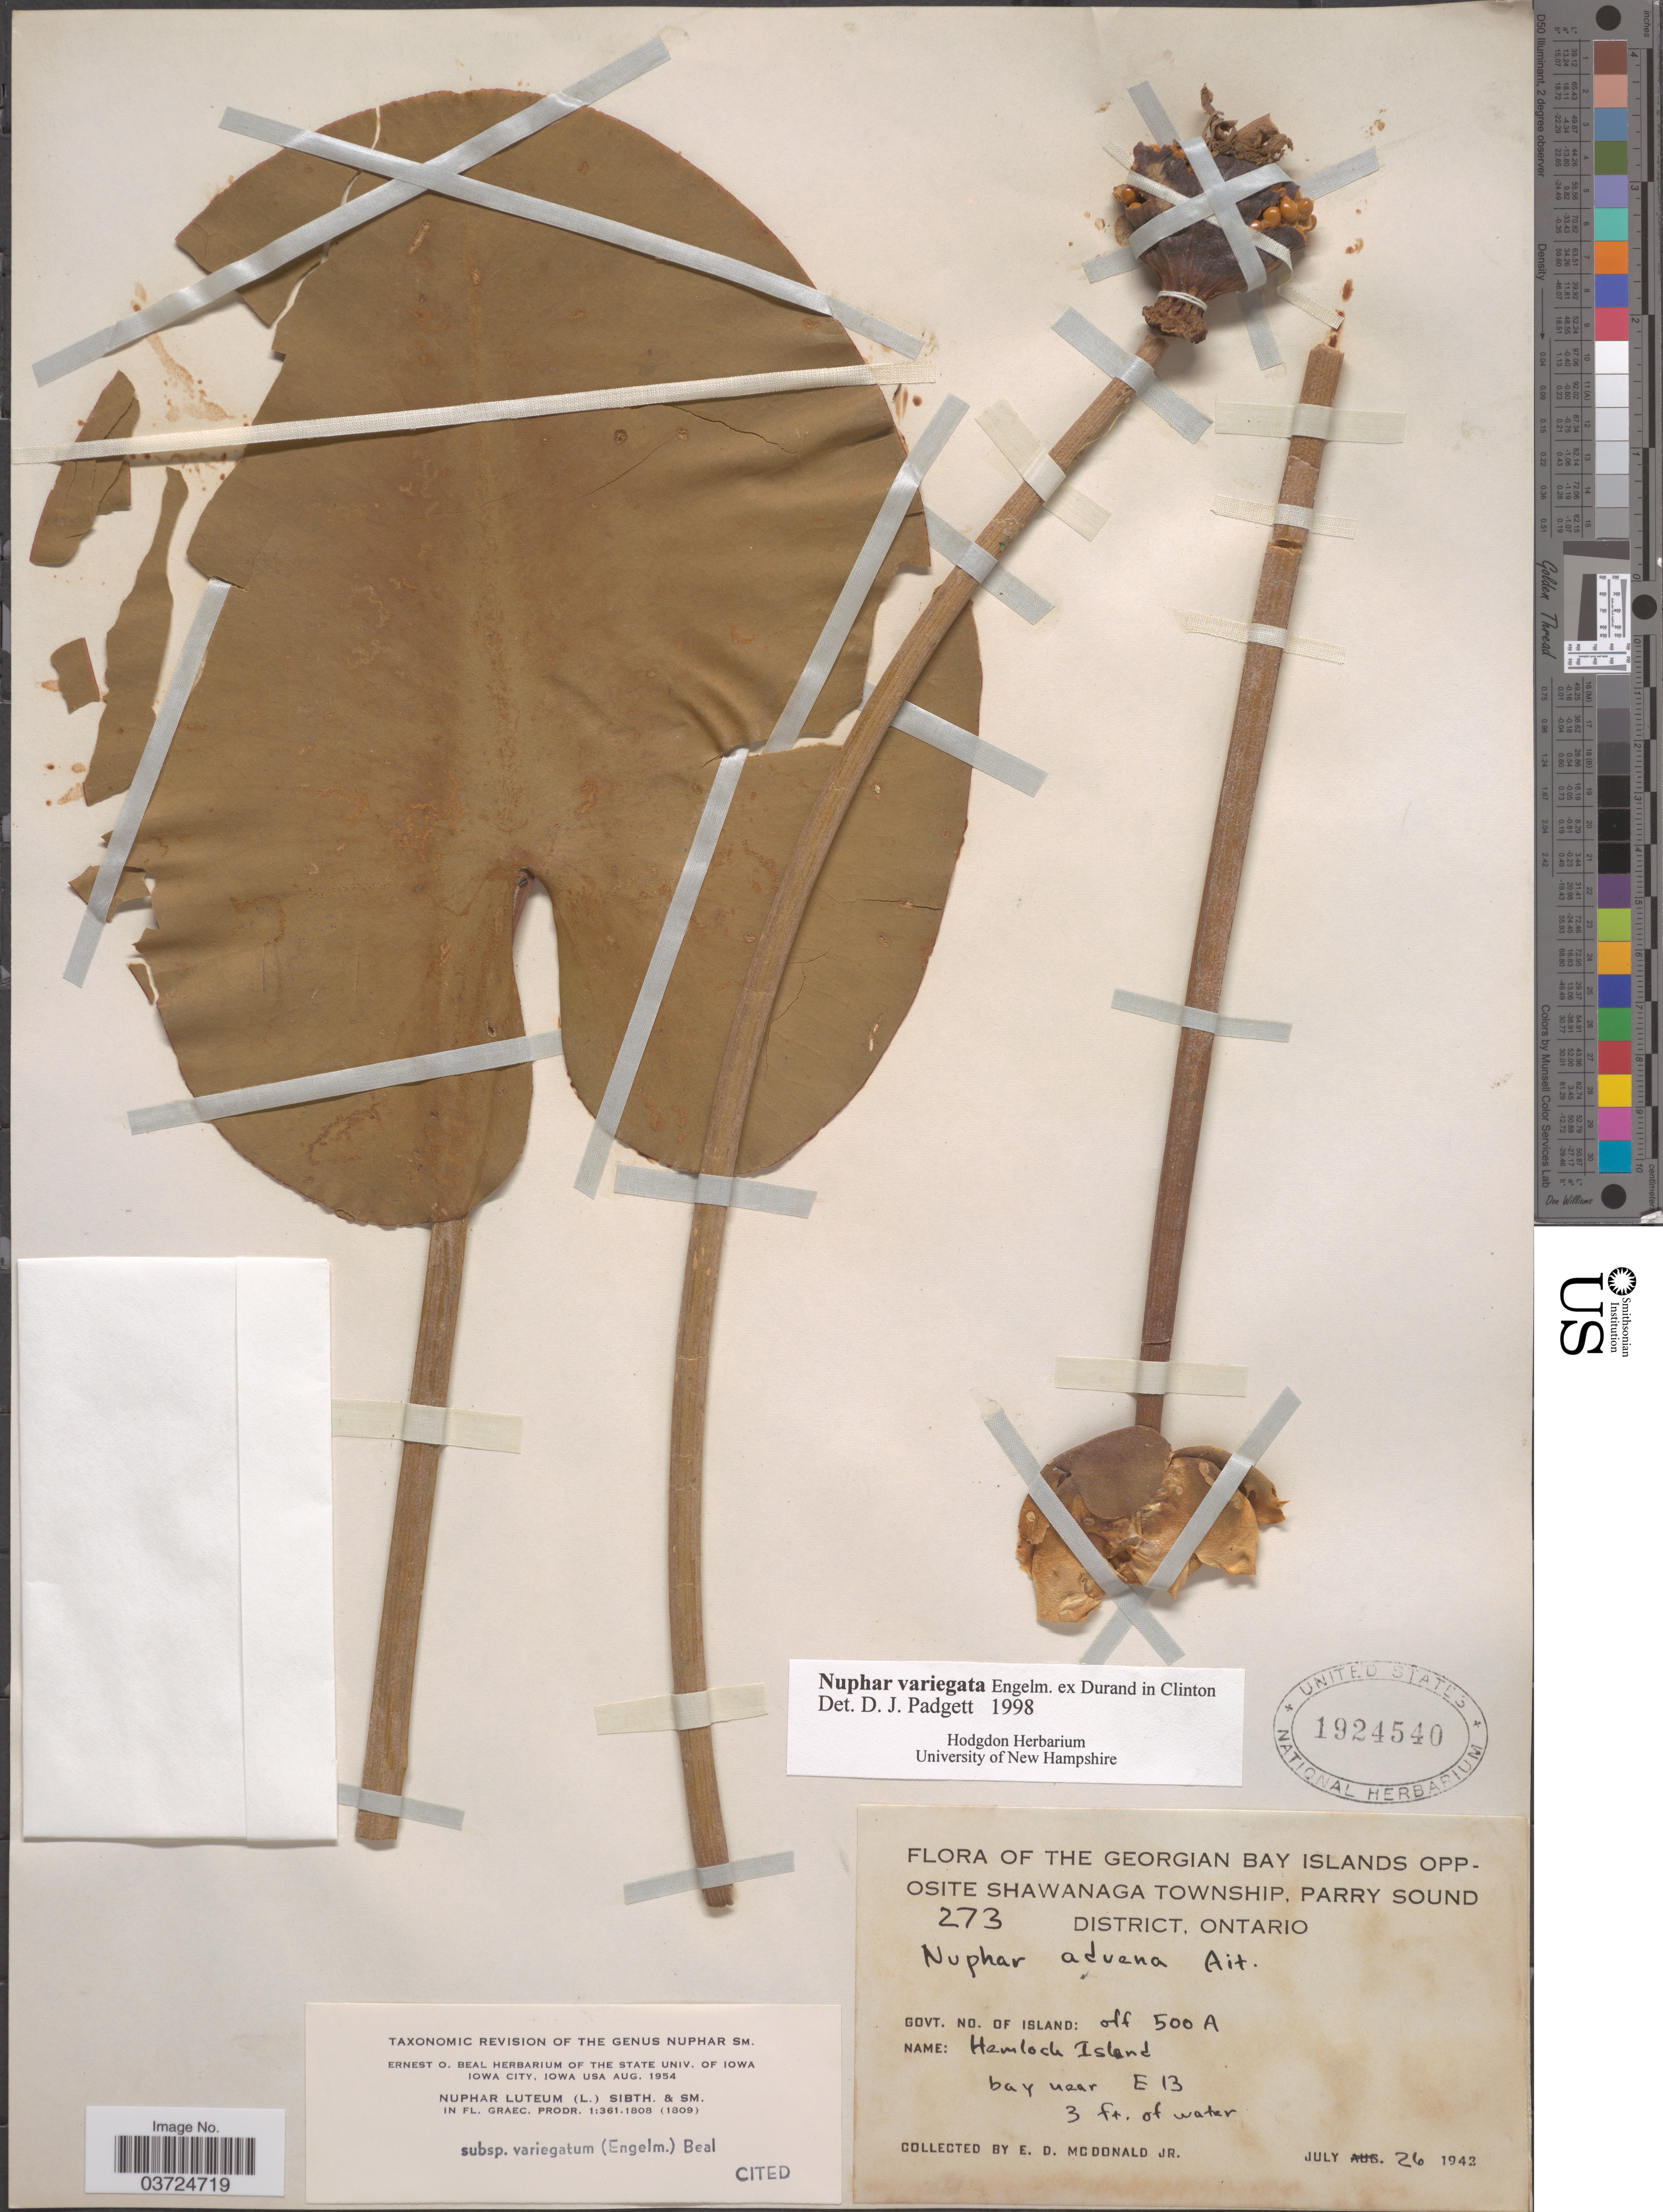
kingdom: Plantae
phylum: Tracheophyta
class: Magnoliopsida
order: Nymphaeales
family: Nymphaeaceae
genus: Nuphar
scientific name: Nuphar variegata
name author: Engelm. ex Durand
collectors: E. D. McDonald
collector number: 273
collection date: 1942-07-26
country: Canada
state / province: Ontario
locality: Georgian Bay Islands opposite Shawanaga Township, Parry Sound District. Govt. No. of Island: off 500A. Hemlock Island bay near E13.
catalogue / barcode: US 1924540